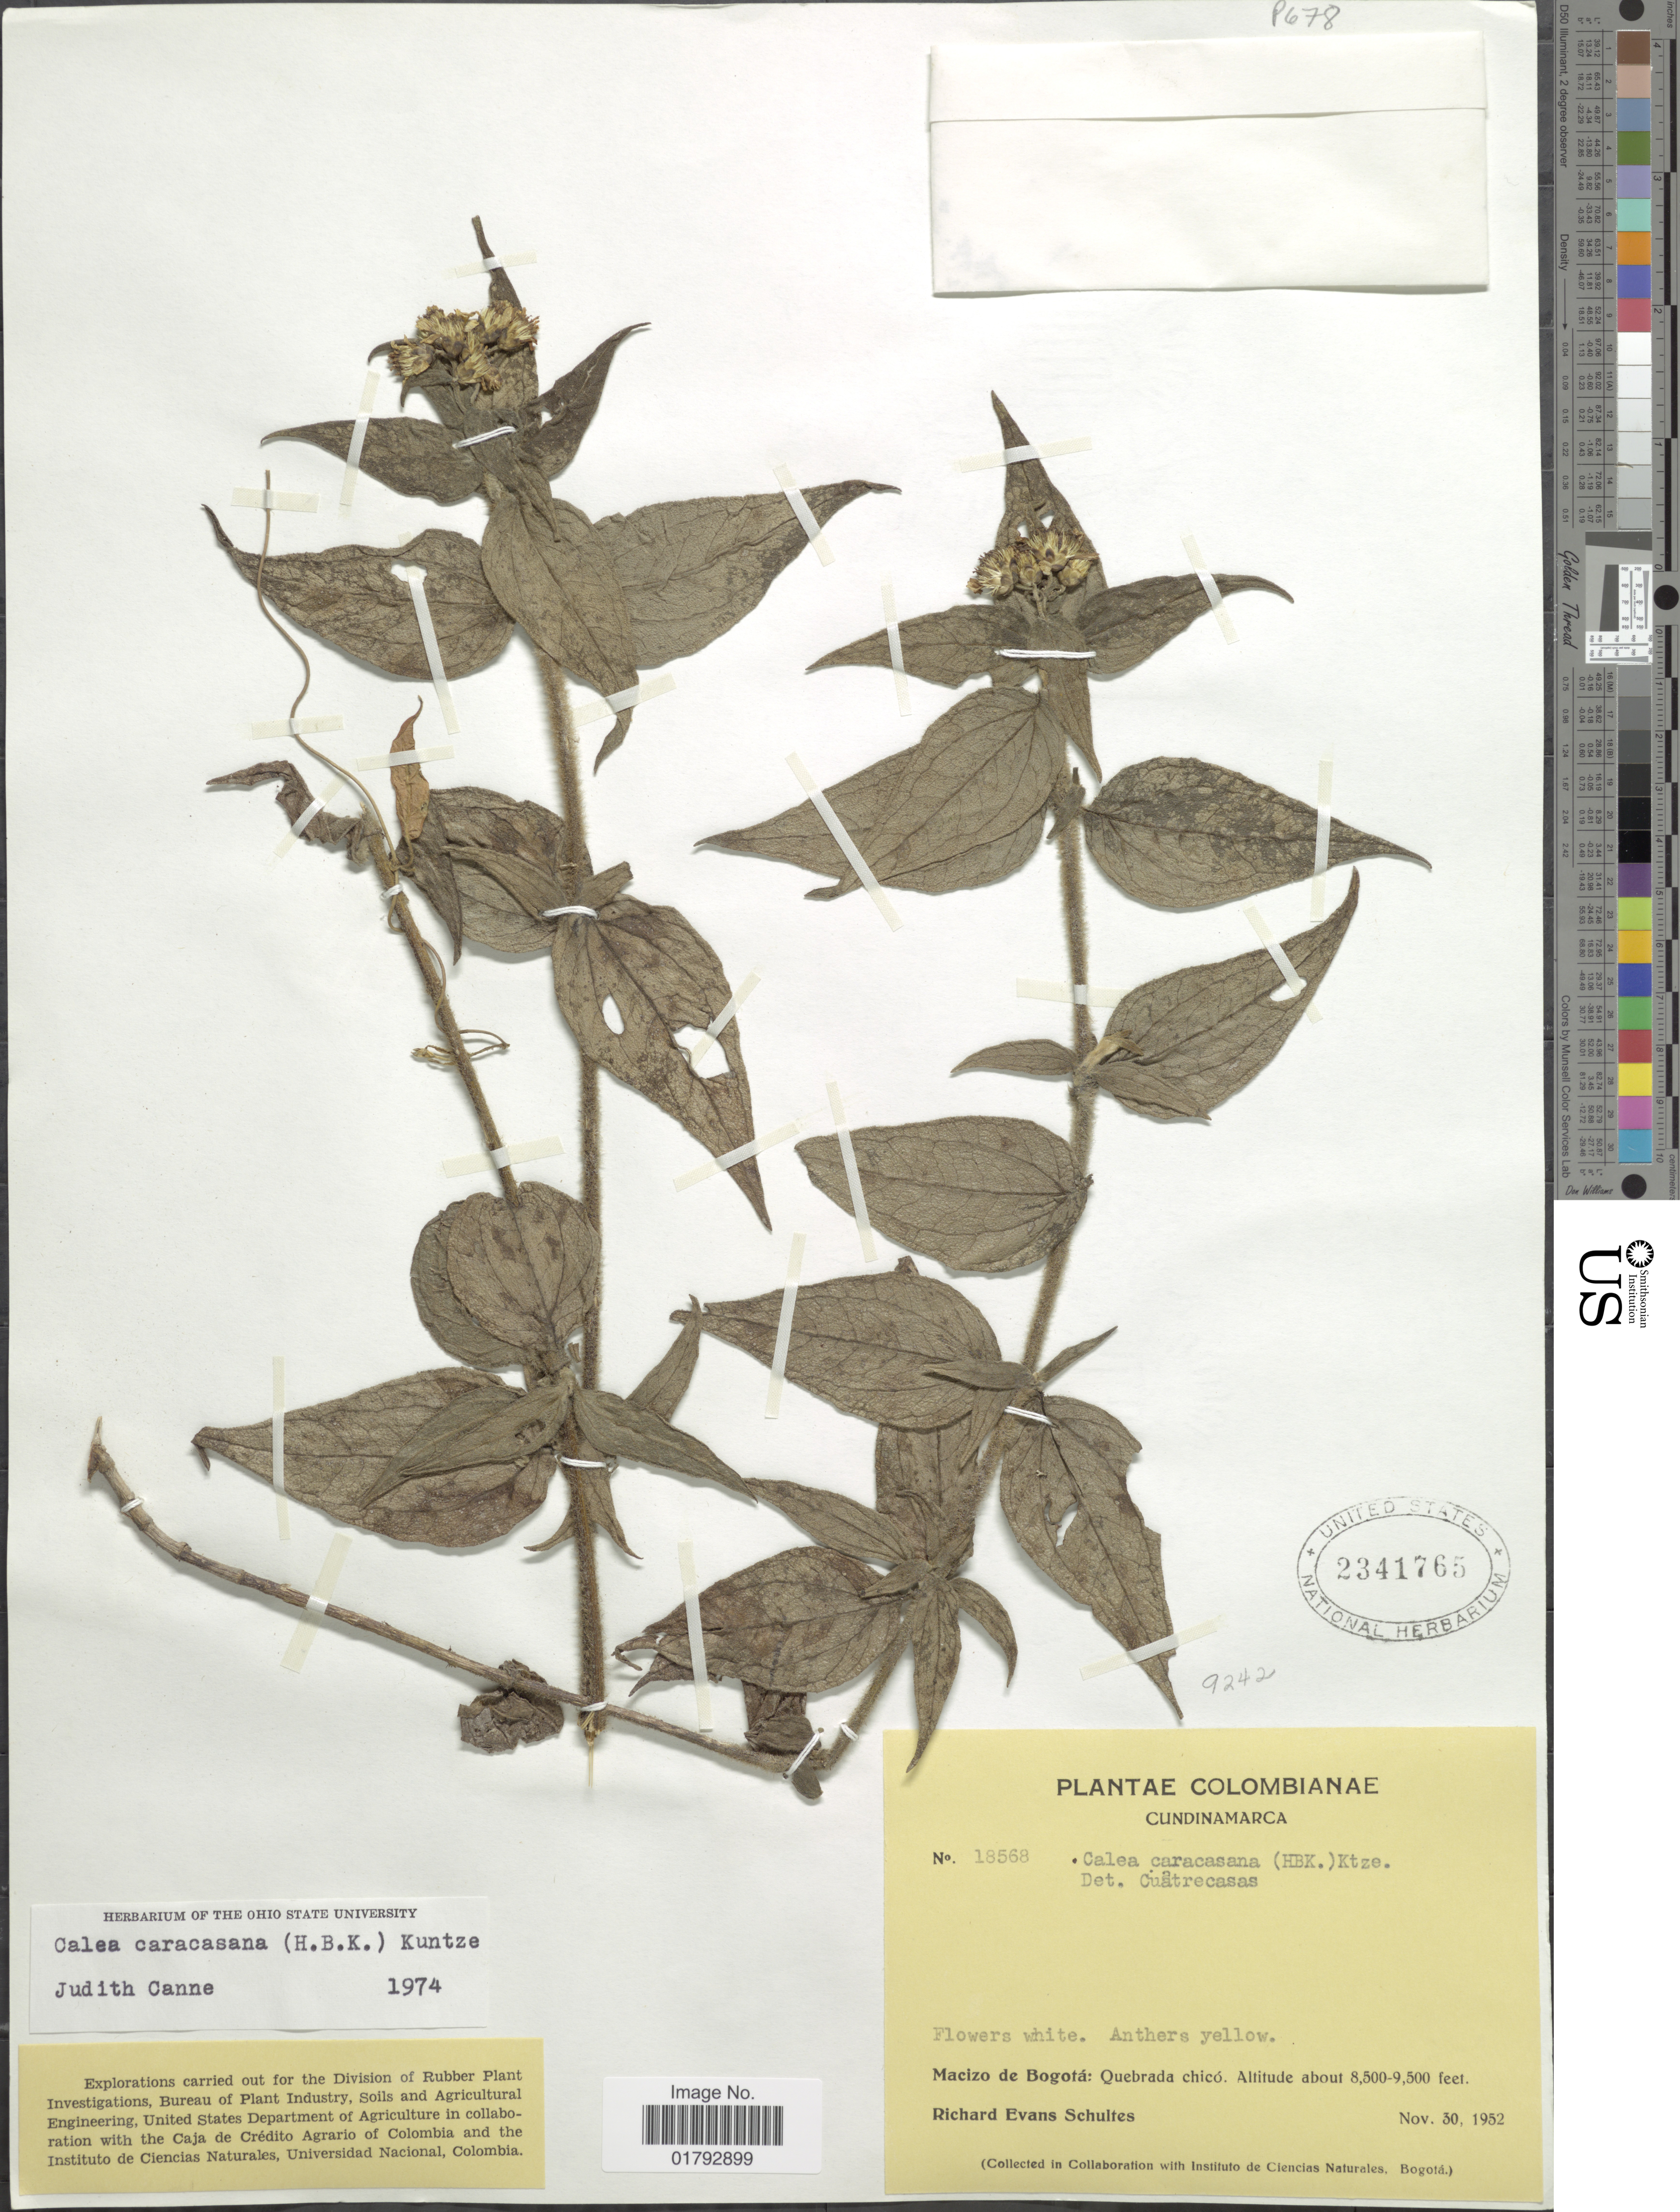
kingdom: Plantae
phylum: Tracheophyta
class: Magnoliopsida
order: Asterales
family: Asteraceae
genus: Alloispermum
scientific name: Alloispermum caracasanum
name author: (Kunth) H. Rob.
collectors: R. E. Schultes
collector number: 18568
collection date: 1952-11-30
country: Colombia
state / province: Cundinamarca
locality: Cundinamarca, Macizo de Bogota: Quebrada chico.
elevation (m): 2591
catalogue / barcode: US 2341765